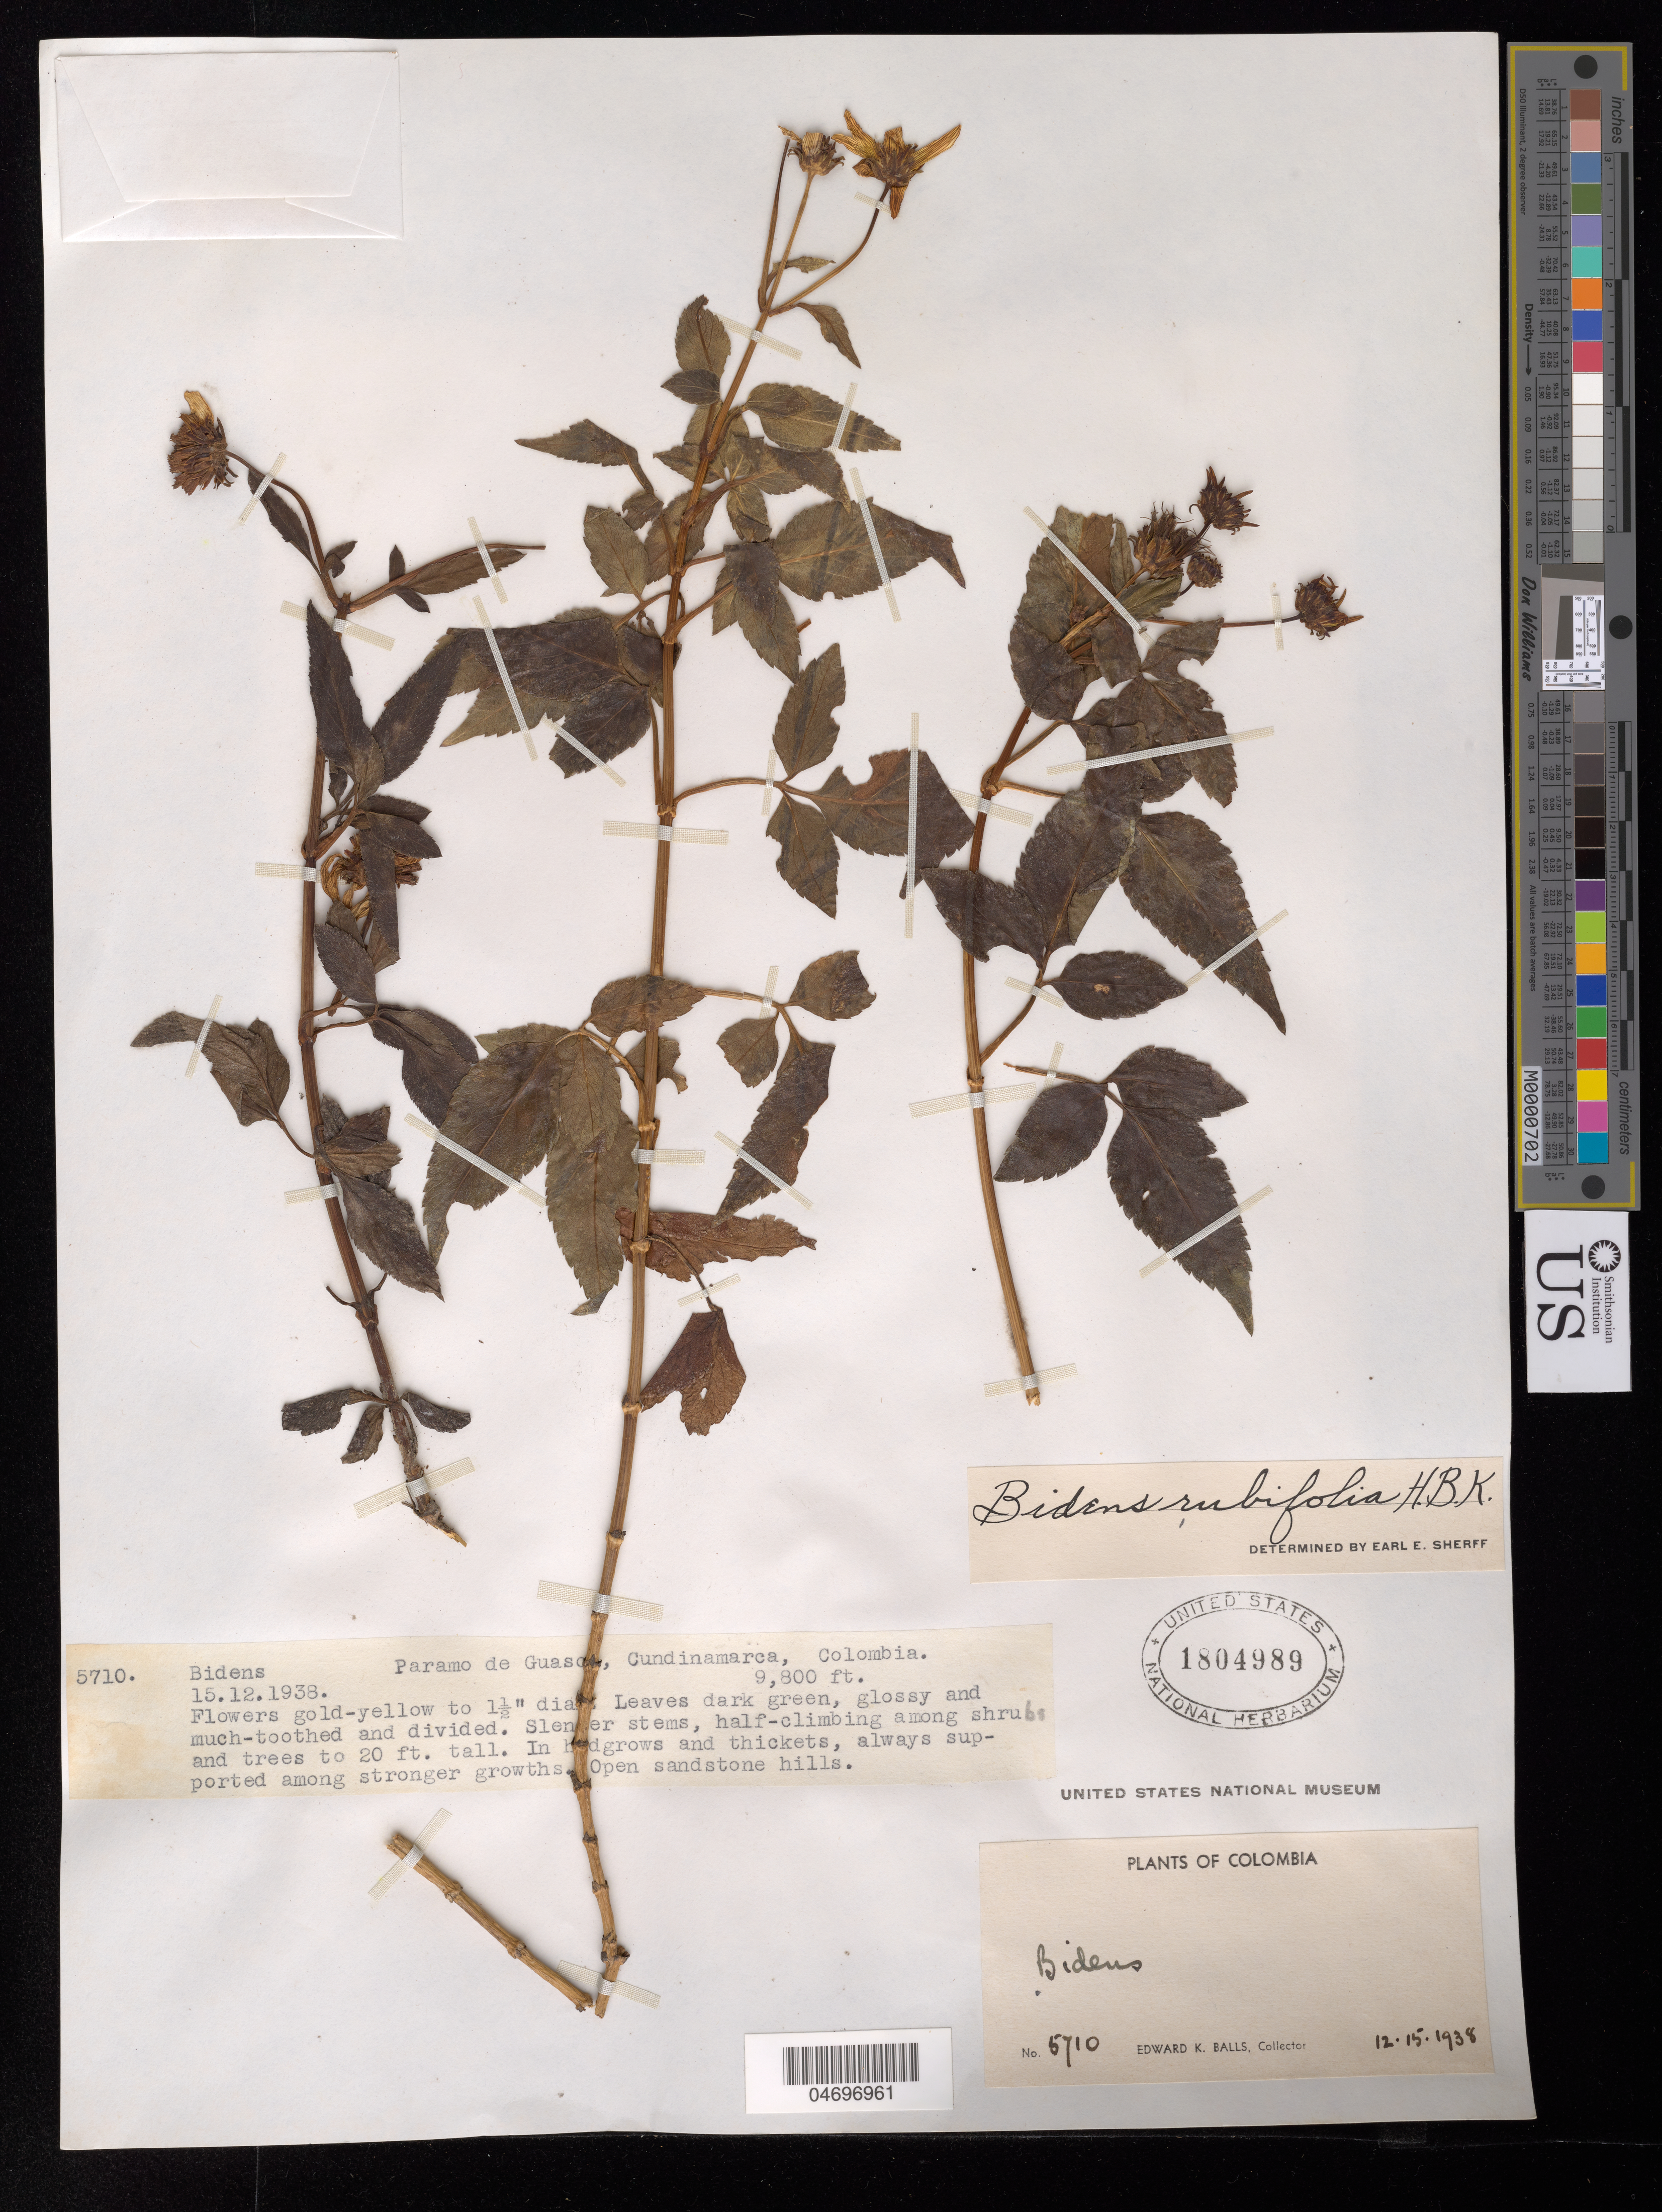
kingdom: Plantae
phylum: Tracheophyta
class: Magnoliopsida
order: Asterales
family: Asteraceae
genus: Bidens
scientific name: Bidens rubifolia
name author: Kunth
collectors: E. K. Balls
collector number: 5710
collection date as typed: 15 Dec 1938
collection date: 1938-12-15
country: Colombia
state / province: Cundinamarca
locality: Paramo de Guasca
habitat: In hedge-rows and thickets, always supported amoung stronger growths. Open sandstone hillsides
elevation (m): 2989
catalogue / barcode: US 1804989